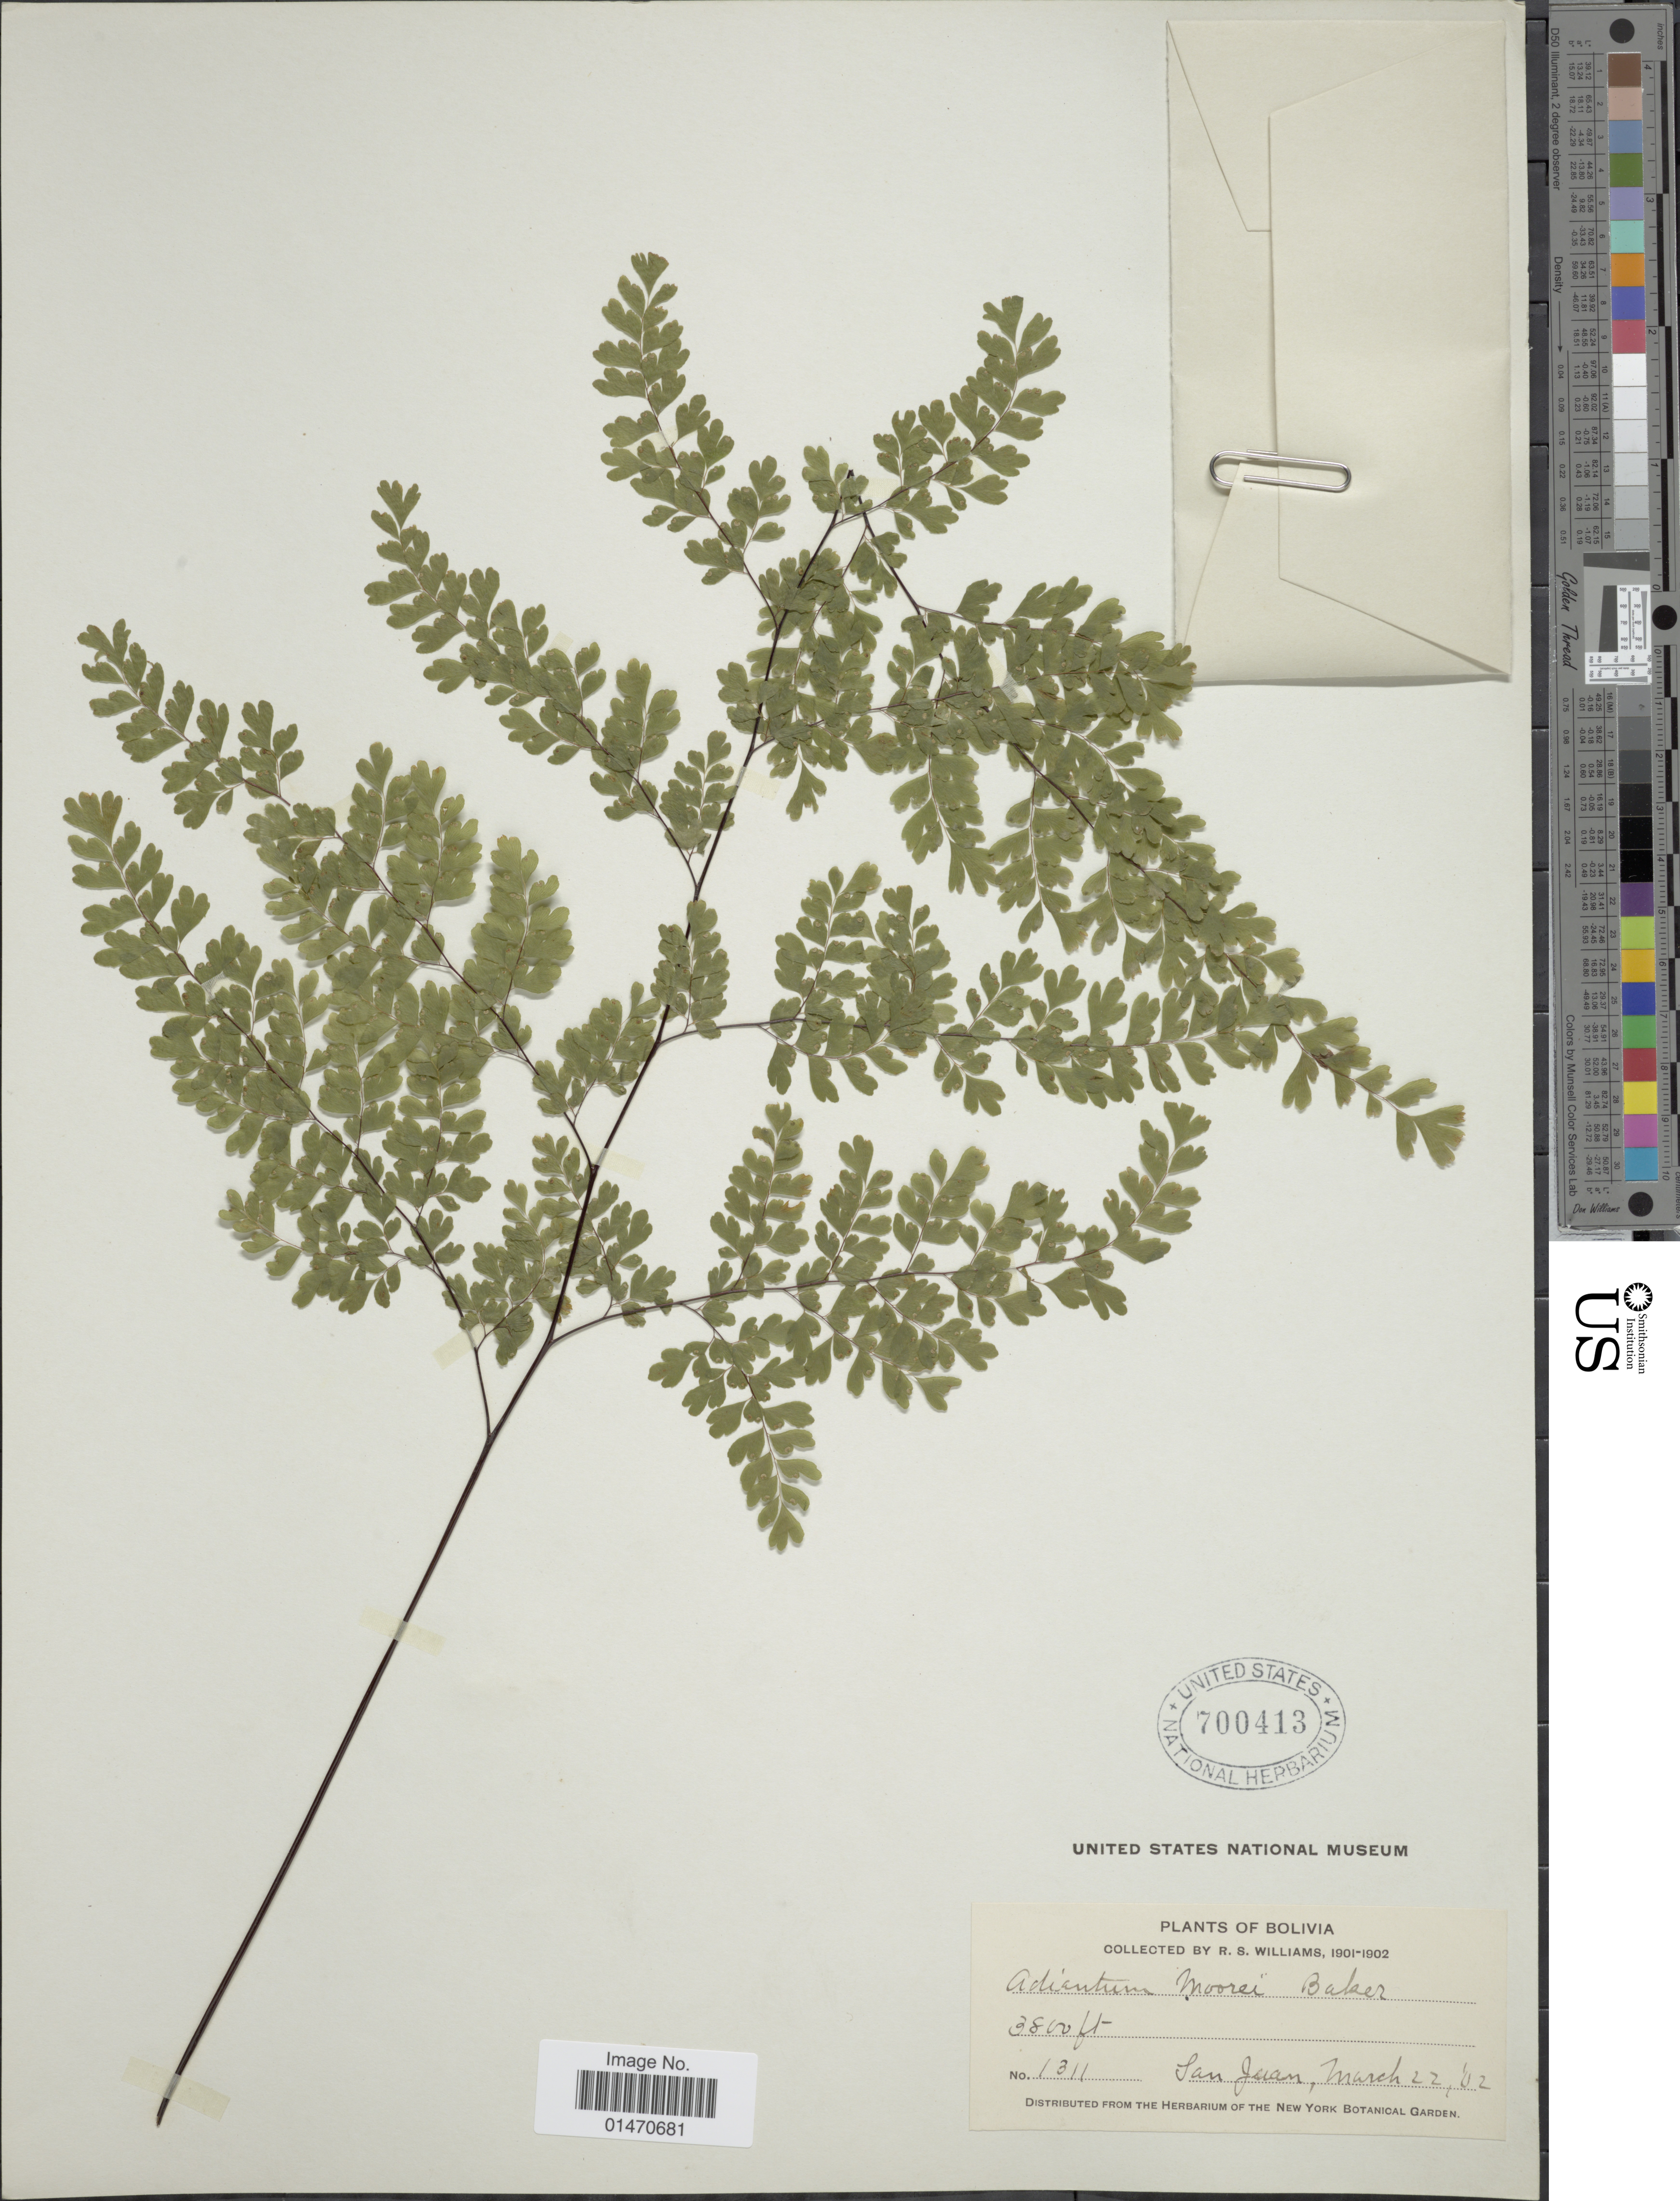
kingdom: Plantae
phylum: Tracheophyta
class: Polypodiopsida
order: Polypodiales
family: Pteridaceae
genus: Adiantum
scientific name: Adiantum moorei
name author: Baker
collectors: R. S. Williams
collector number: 1311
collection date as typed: March 22, '02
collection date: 1902-03-22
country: Bolivia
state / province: La Paz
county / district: Franz Tamayo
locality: San Juan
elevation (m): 1158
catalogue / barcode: US 700413